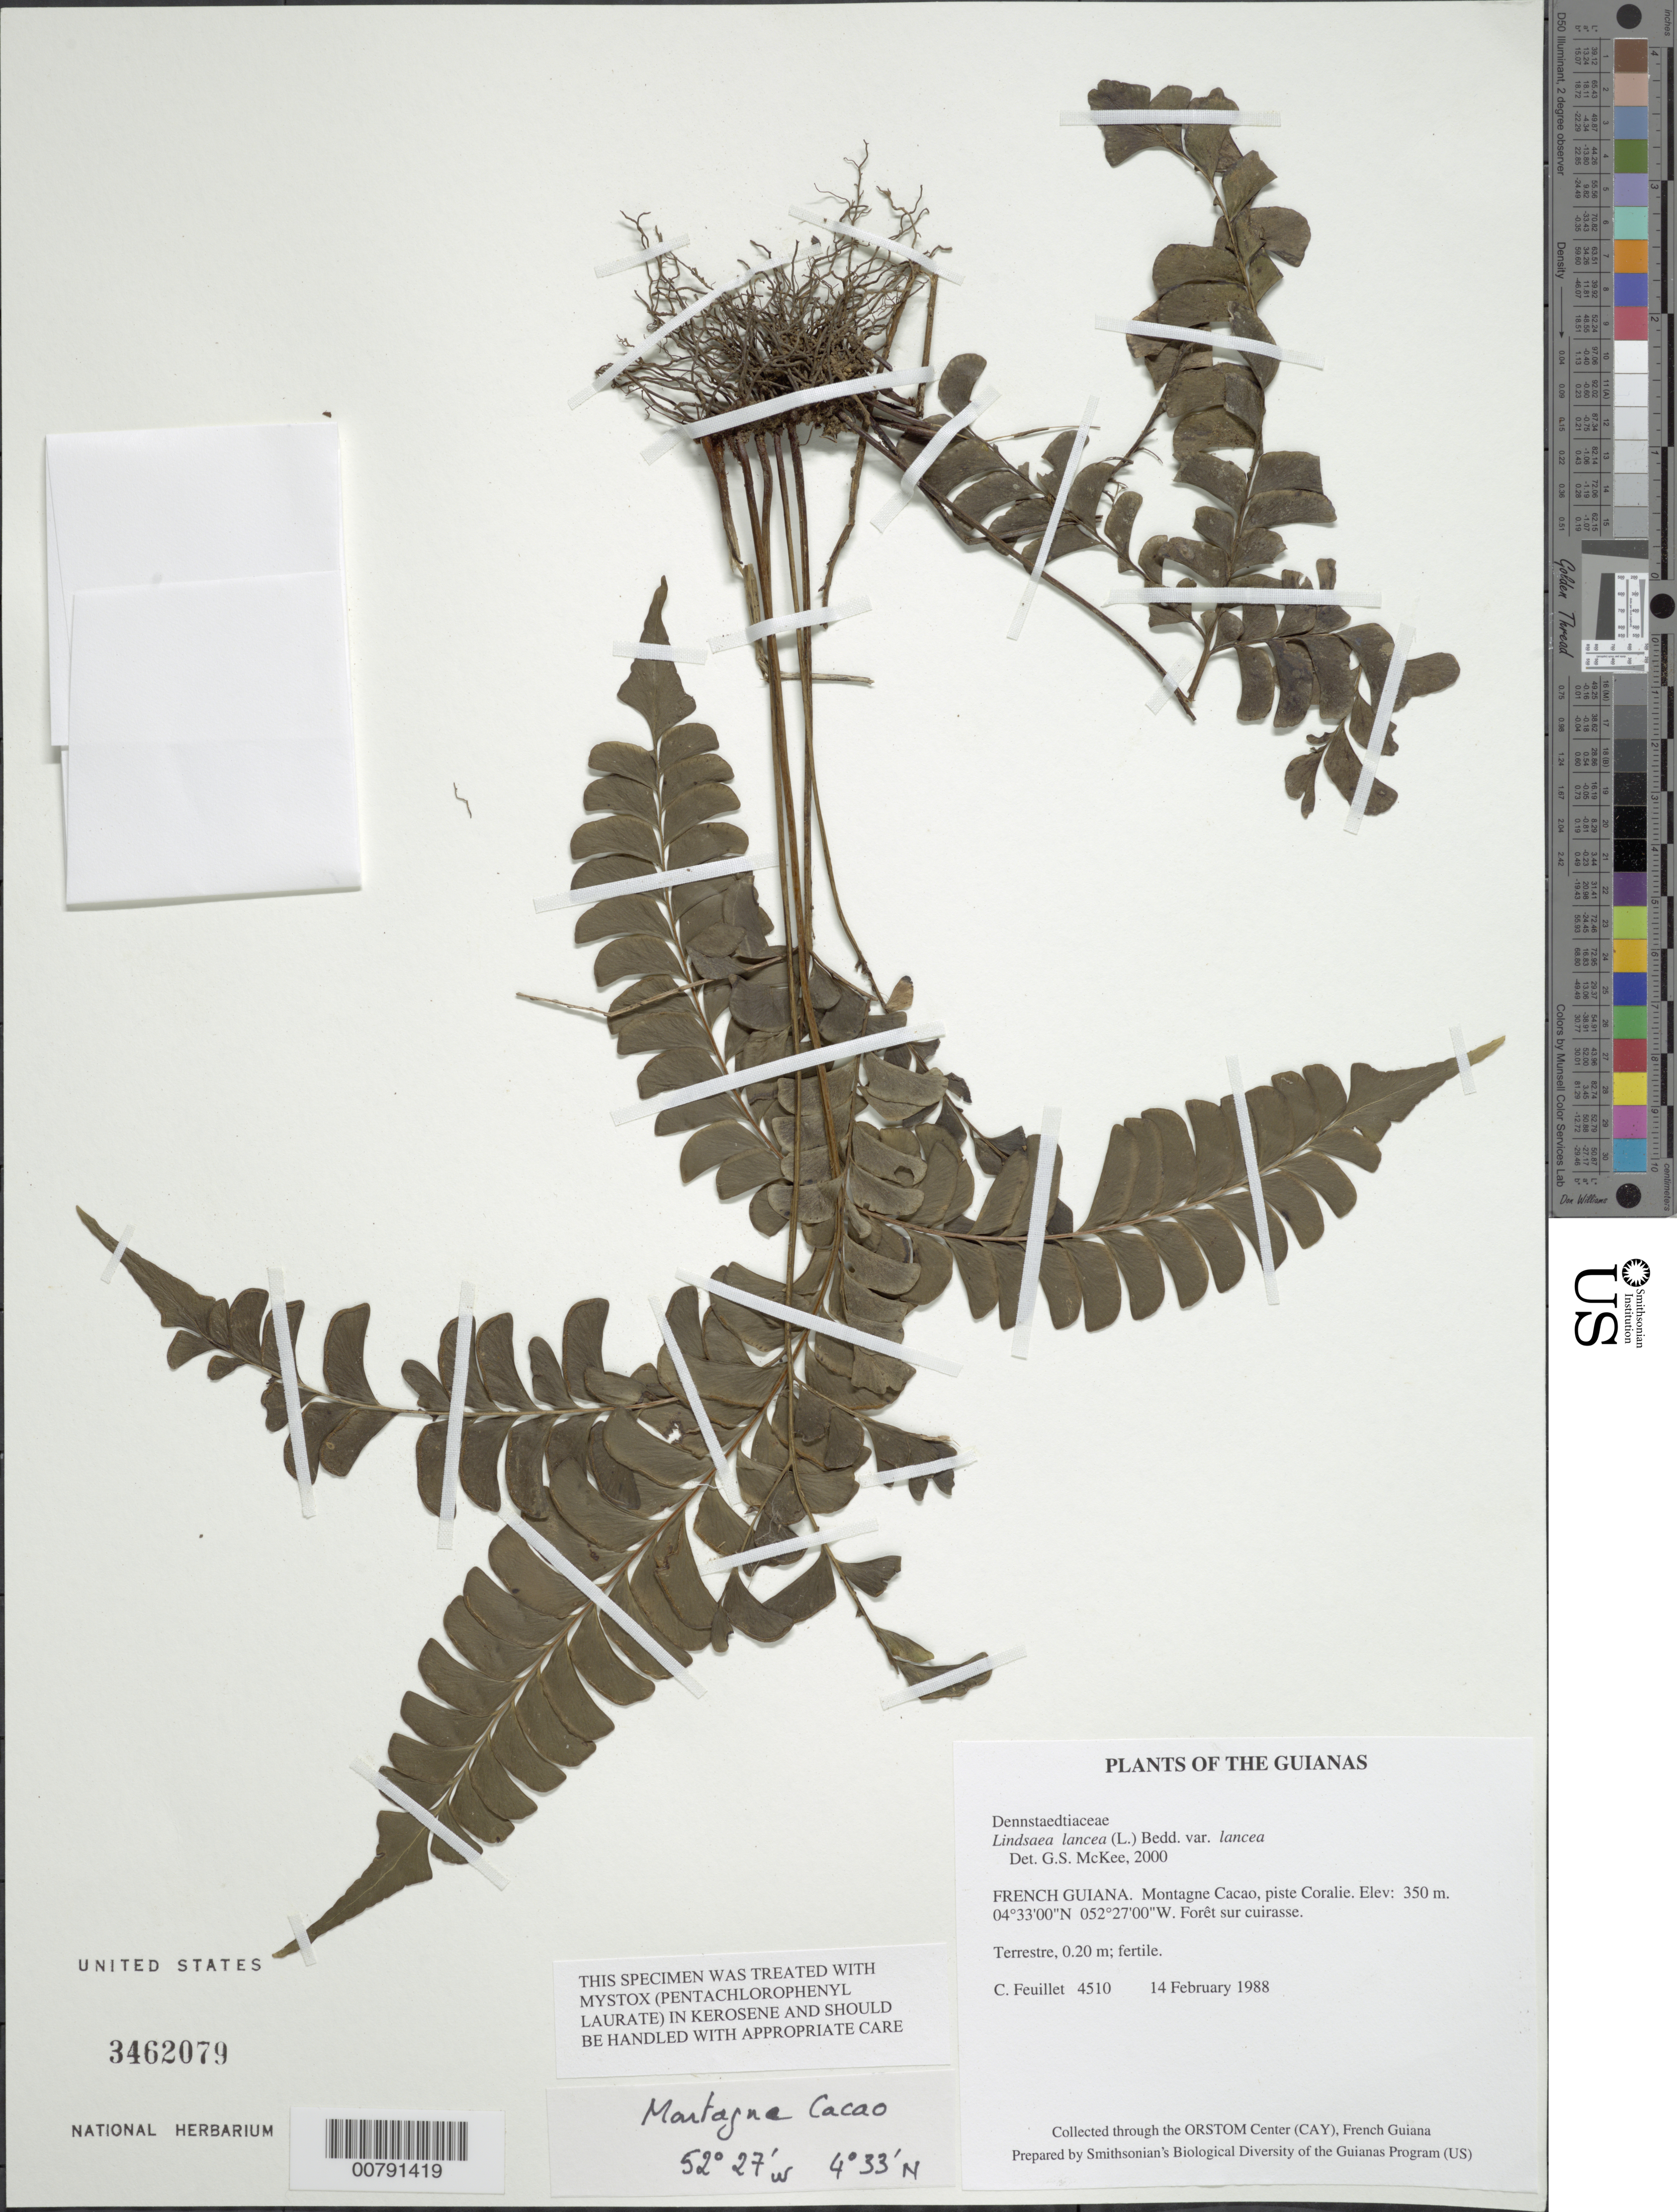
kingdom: Plantae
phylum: Tracheophyta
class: Polypodiopsida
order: Polypodiales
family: Lindsaeaceae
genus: Lindsaea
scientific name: Lindsaea lancea var. lancea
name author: (L.) Bedd.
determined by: McKee, G. S., (US), NMNH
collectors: C. Feuillet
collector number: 4510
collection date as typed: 14 Feb 1988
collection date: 1988-02-14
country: French Guiana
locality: Montagne Cacao, piste Coralie - Bassin de la Comté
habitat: Forêt sur cuirasse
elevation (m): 350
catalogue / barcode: US 3462079